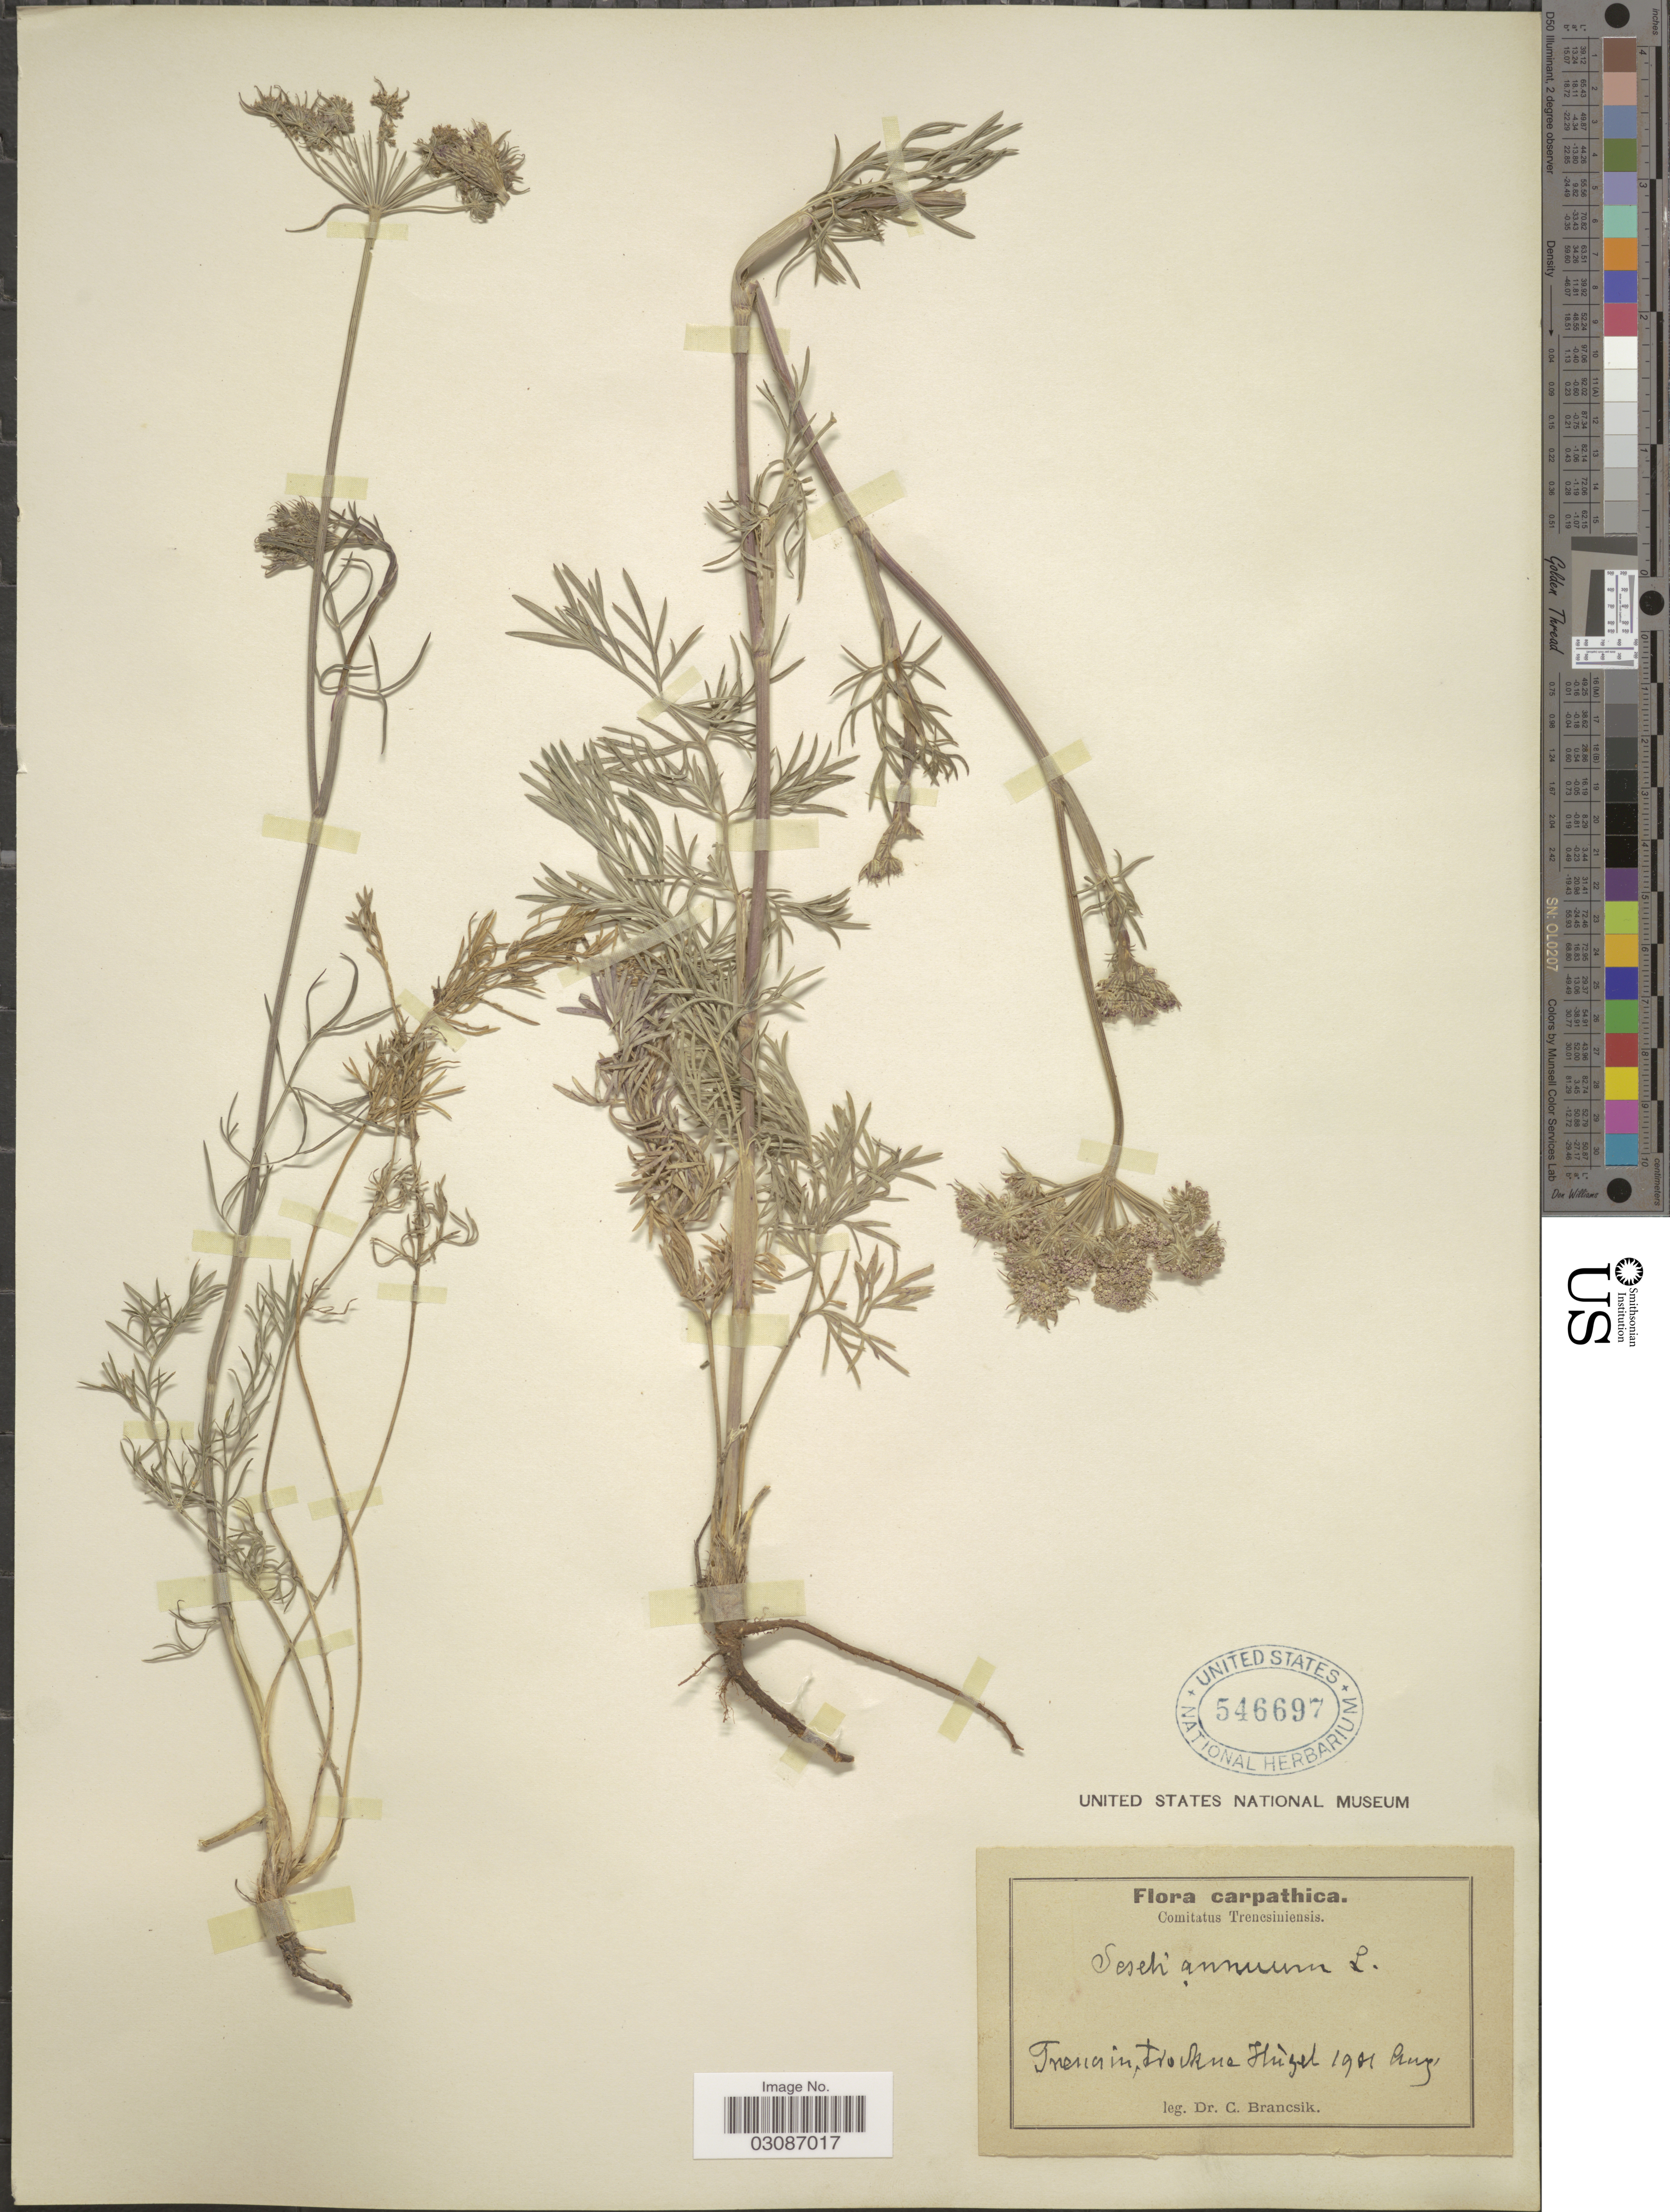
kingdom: Plantae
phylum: Tracheophyta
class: Magnoliopsida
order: Apiales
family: Apiaceae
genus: Seseli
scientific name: Seseli annuum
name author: L.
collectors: C. Brancsik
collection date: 1901-08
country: Slovakia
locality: Carpathica. Comitatus Trencsiniensis. Trencin, trockne Hügel.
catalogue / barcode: US 546697